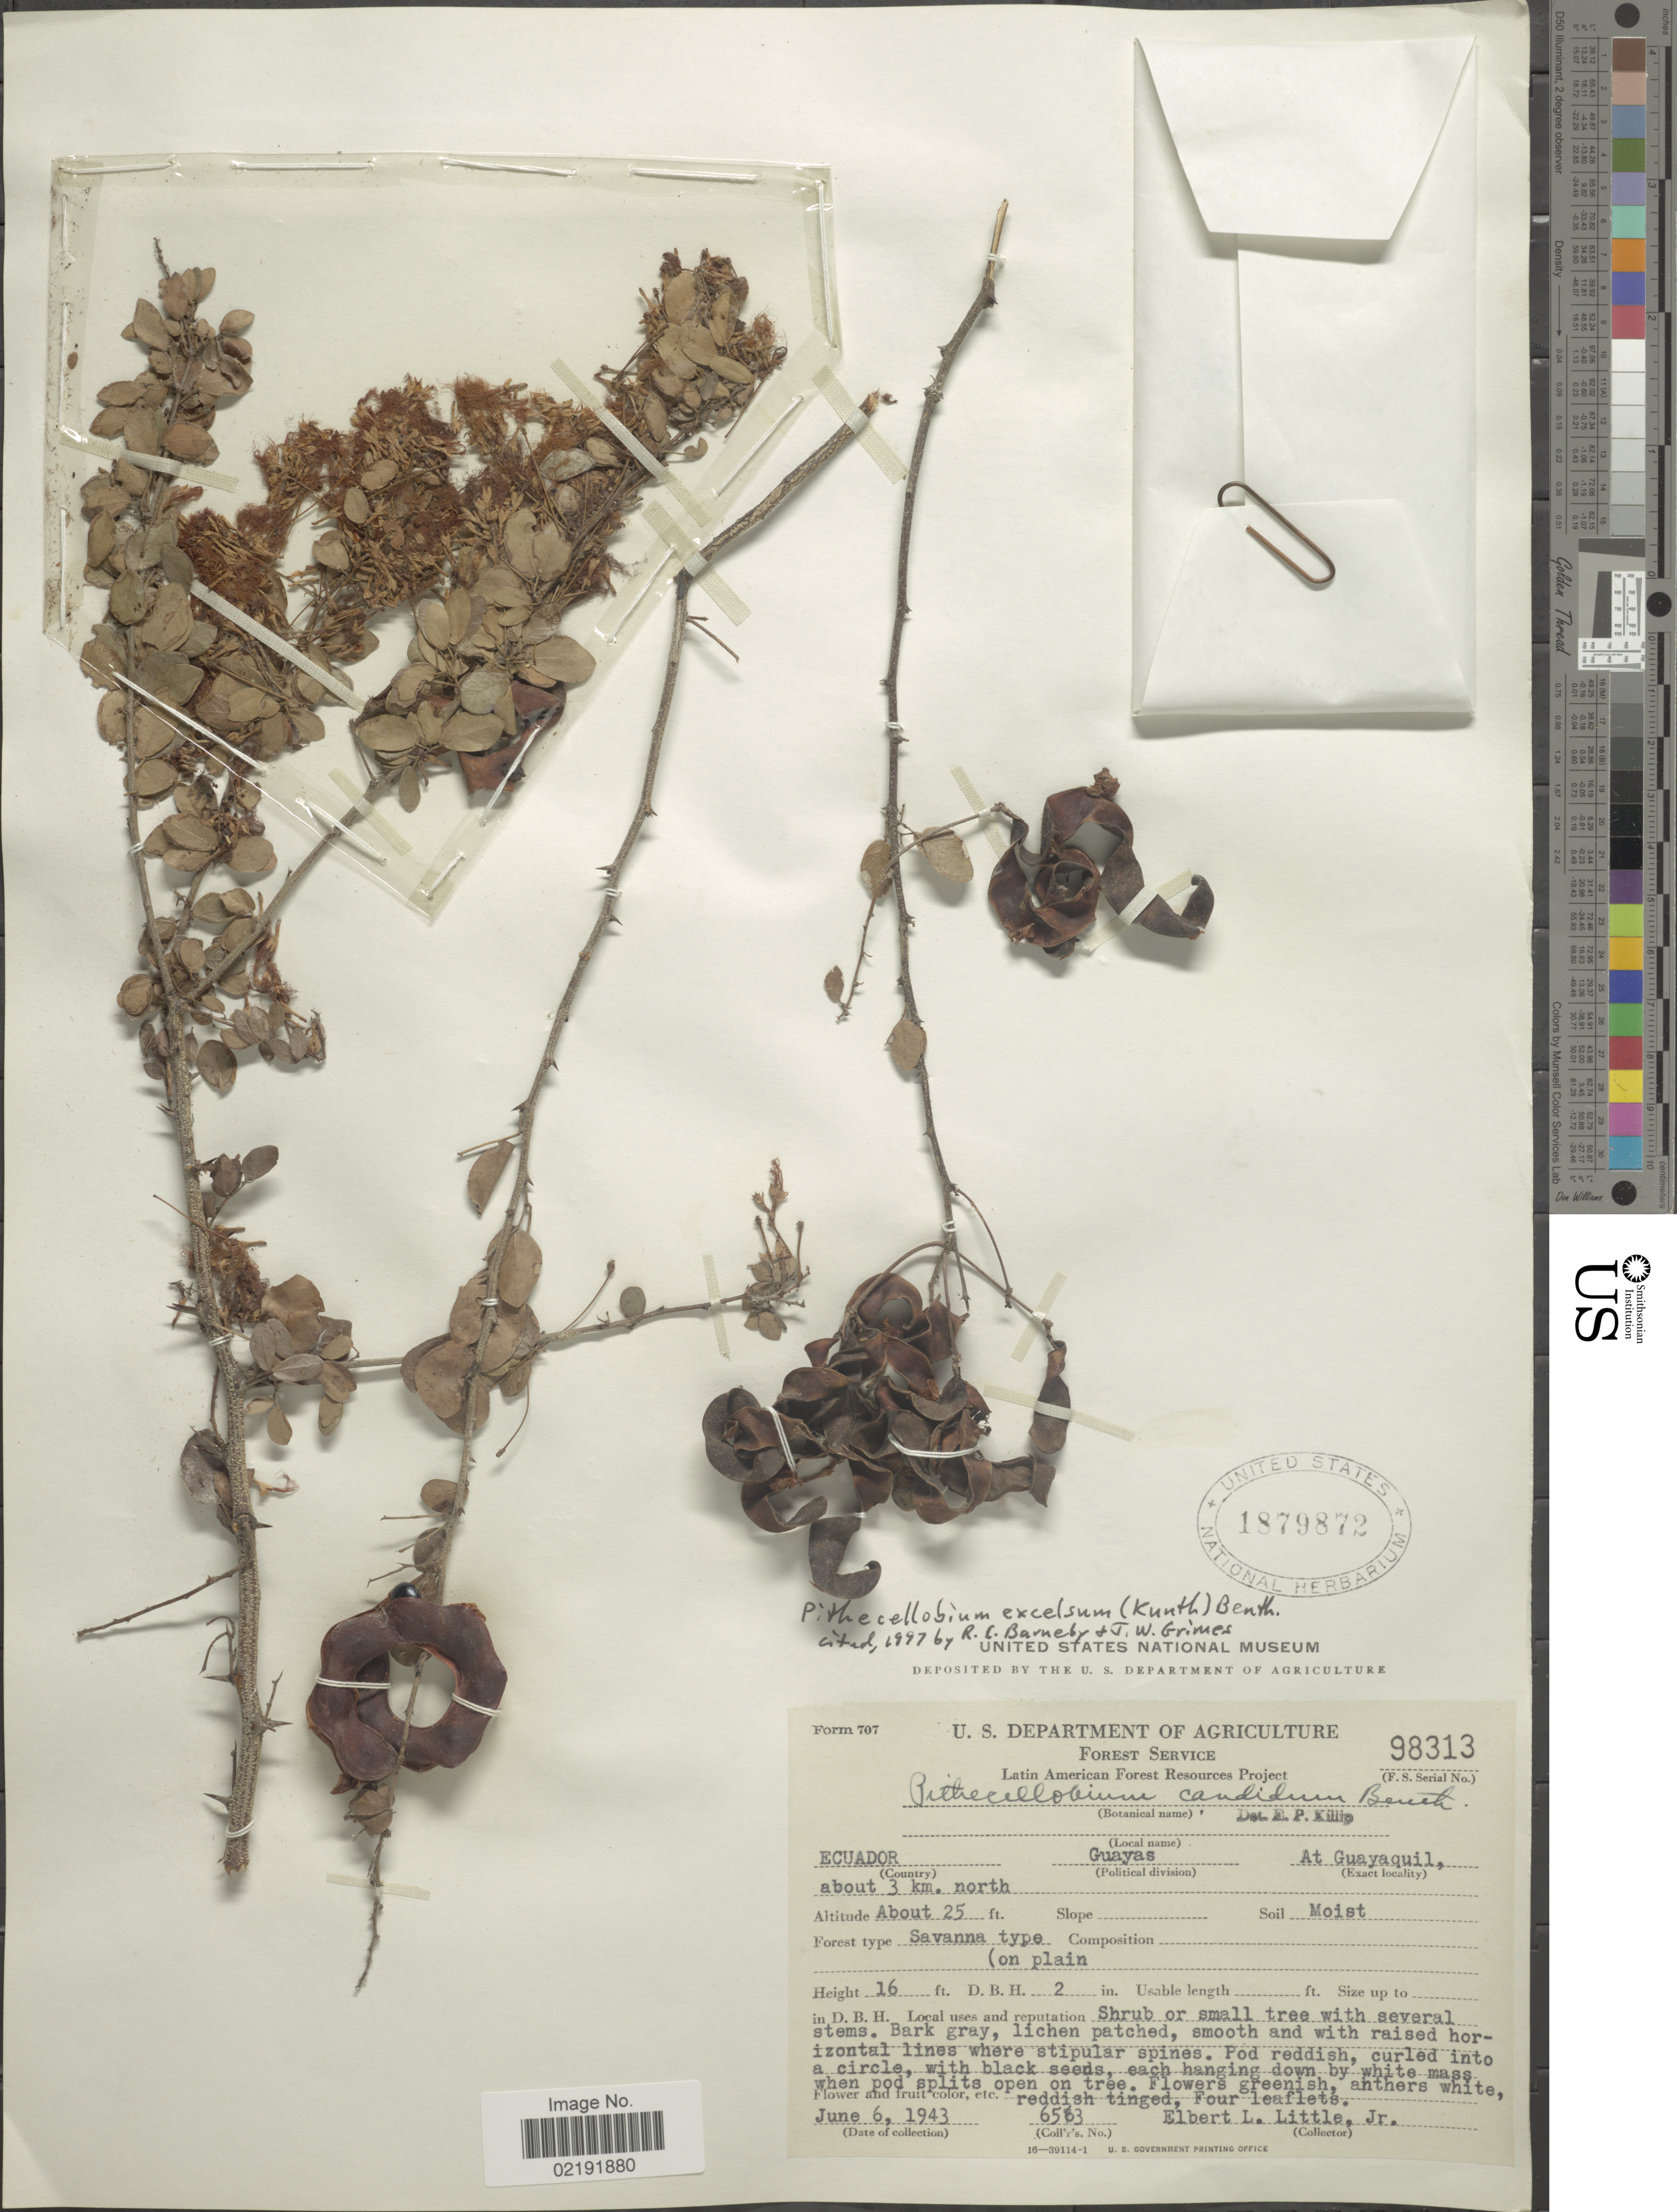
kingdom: Plantae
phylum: Tracheophyta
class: Magnoliopsida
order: Fabales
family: Fabaceae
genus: Pithecellobium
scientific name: Pithecellobium excelsum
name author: (Kunth) Mart.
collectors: E. L. Little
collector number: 6563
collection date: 1943-06-06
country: Ecuador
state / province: Guayas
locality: Guayas. At Guayaquil, abotu 3 km. north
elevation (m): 8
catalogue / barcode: US 1879872